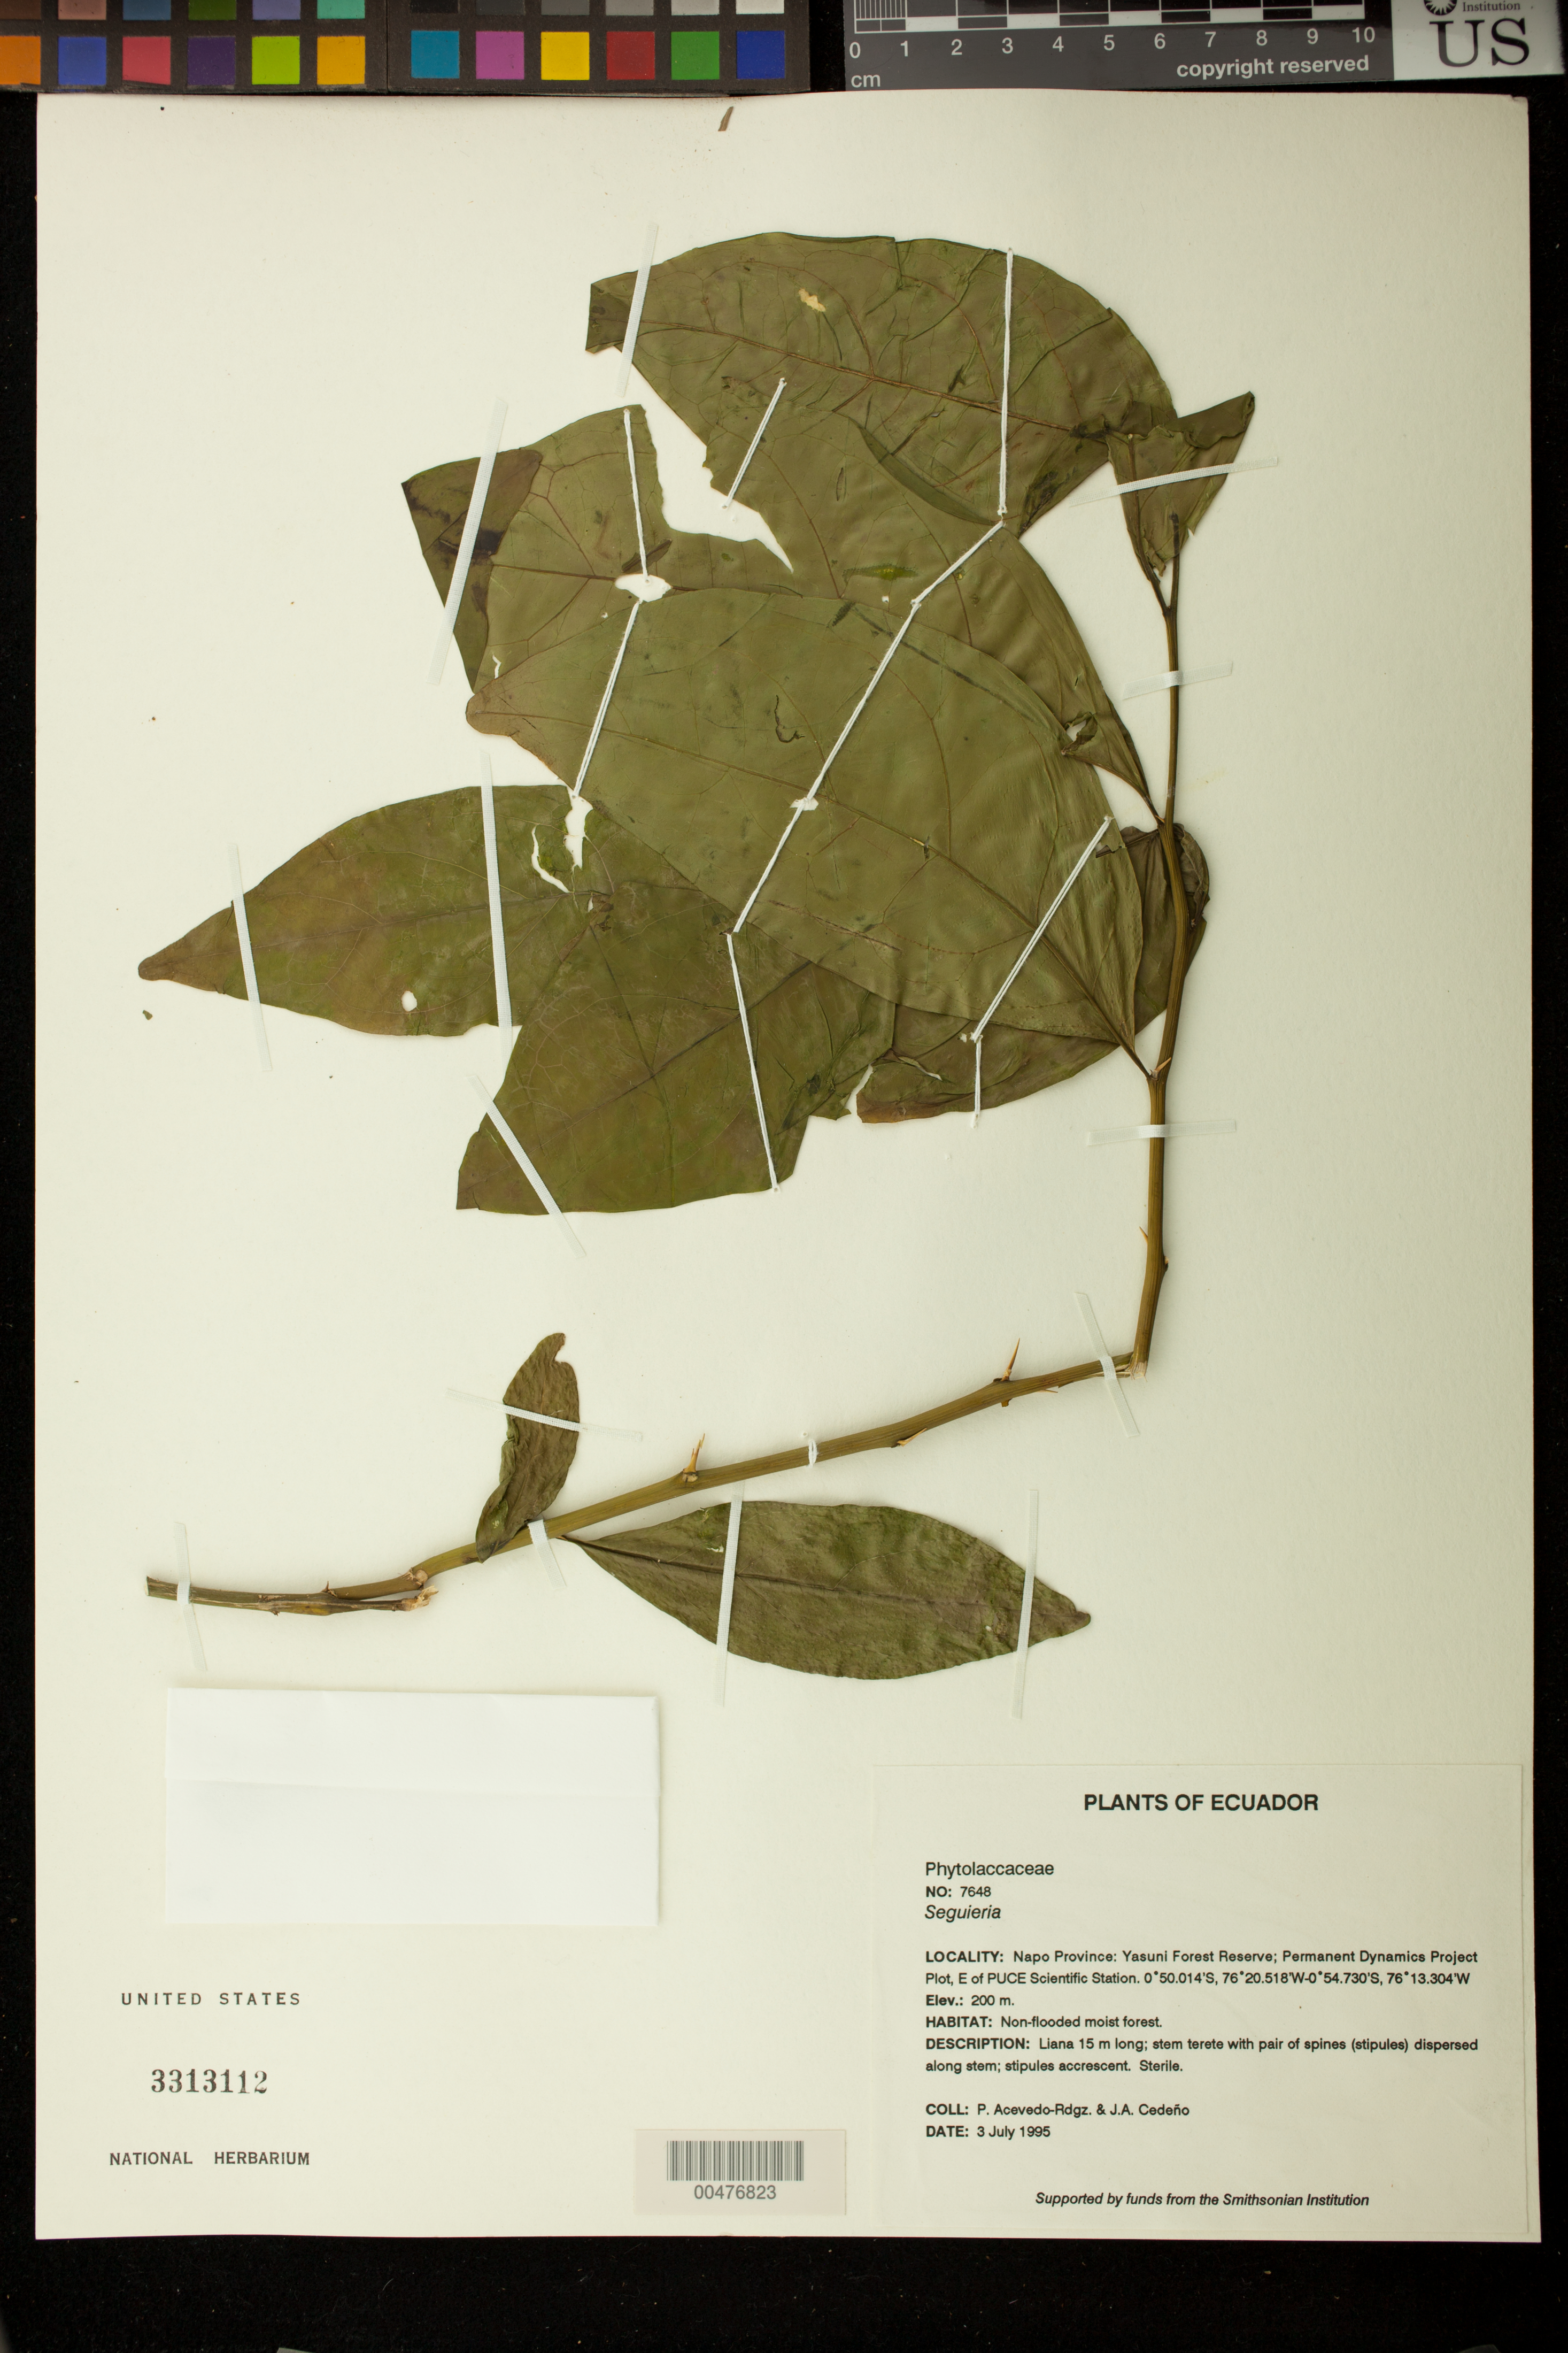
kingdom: Plantae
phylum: Tracheophyta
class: Magnoliopsida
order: Caryophyllales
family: Phytolaccaceae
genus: Seguieria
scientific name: Seguieria sp.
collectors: P. Acevedo-Rodr. & J. A. Cedeño M.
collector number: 7648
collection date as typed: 03 Jul 1995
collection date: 1995-07-03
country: Ecuador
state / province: Napo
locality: Napo Province: Yasuni Forest Reserve; Permanent Dynamics Project Plot, E of PUCE Scientific Station.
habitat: Non-flooded moist forest.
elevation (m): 200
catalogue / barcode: US 3313112